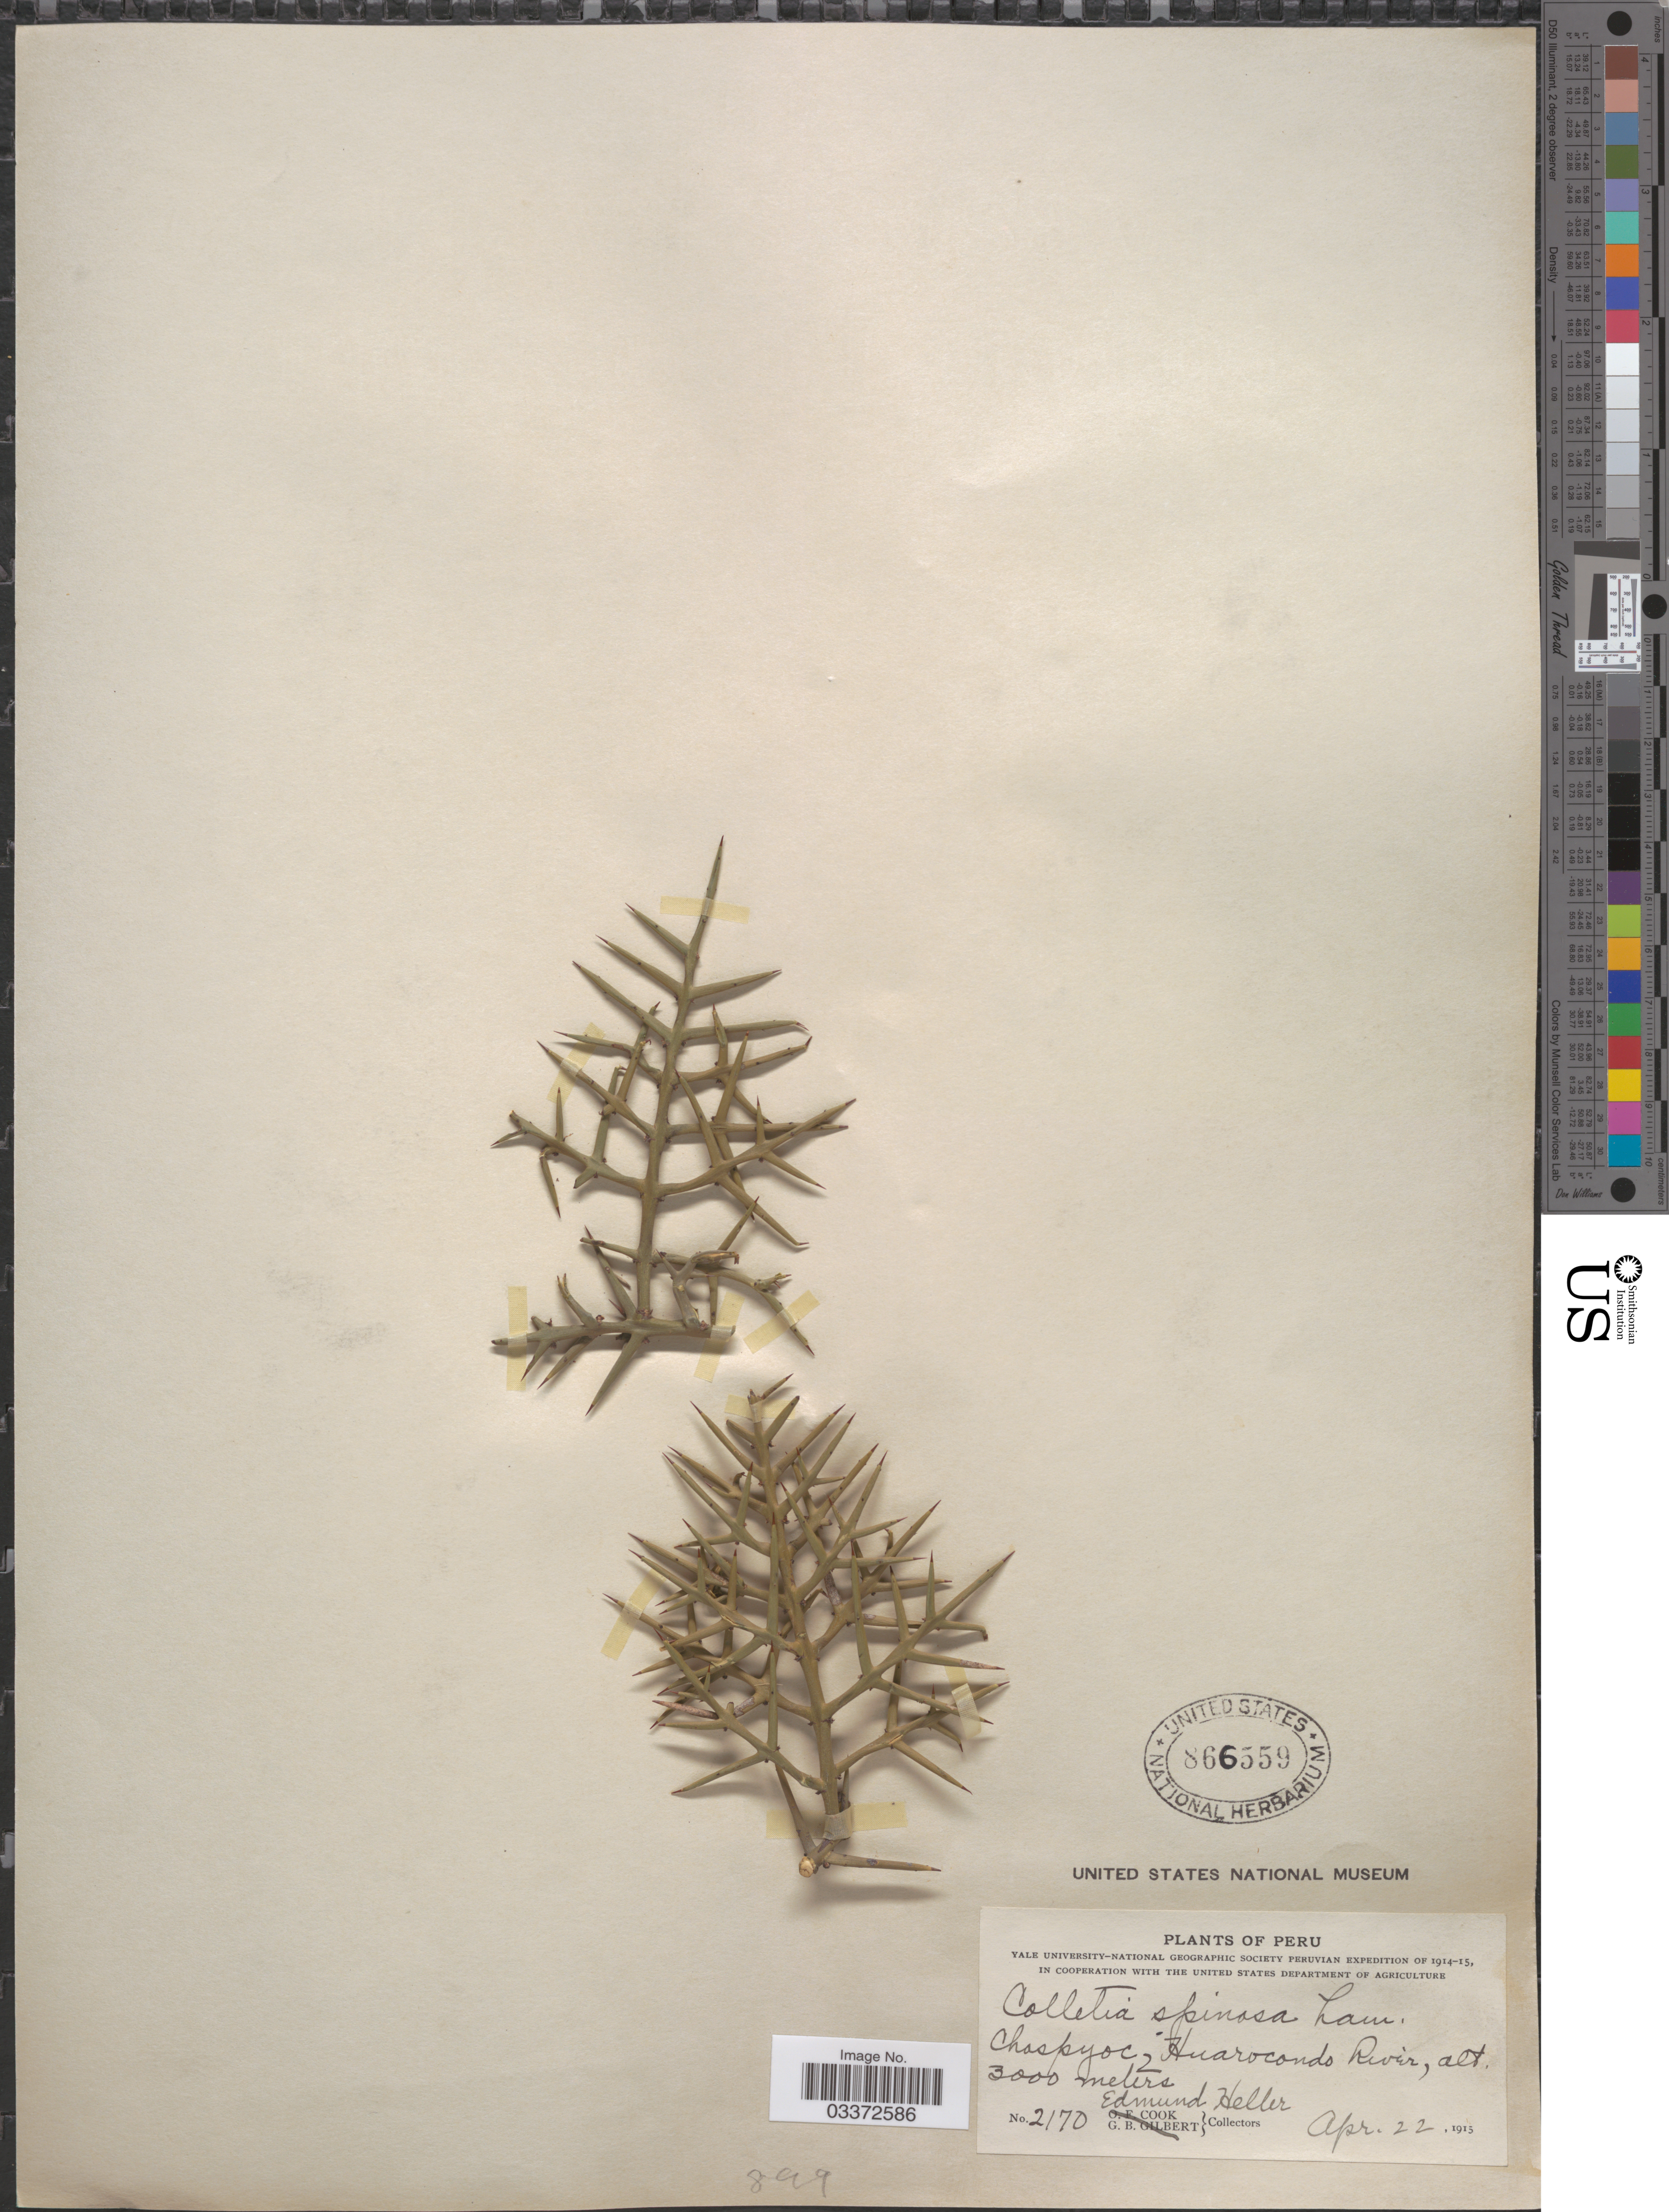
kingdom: Plantae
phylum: Tracheophyta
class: Magnoliopsida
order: Rosales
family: Rhamnaceae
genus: Colletia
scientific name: Colletia spinosa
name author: Lam.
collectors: E. Heller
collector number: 2170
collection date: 1915-04-22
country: Peru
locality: Chaspyoc; Huarocondo River.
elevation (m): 3000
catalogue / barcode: US 866559